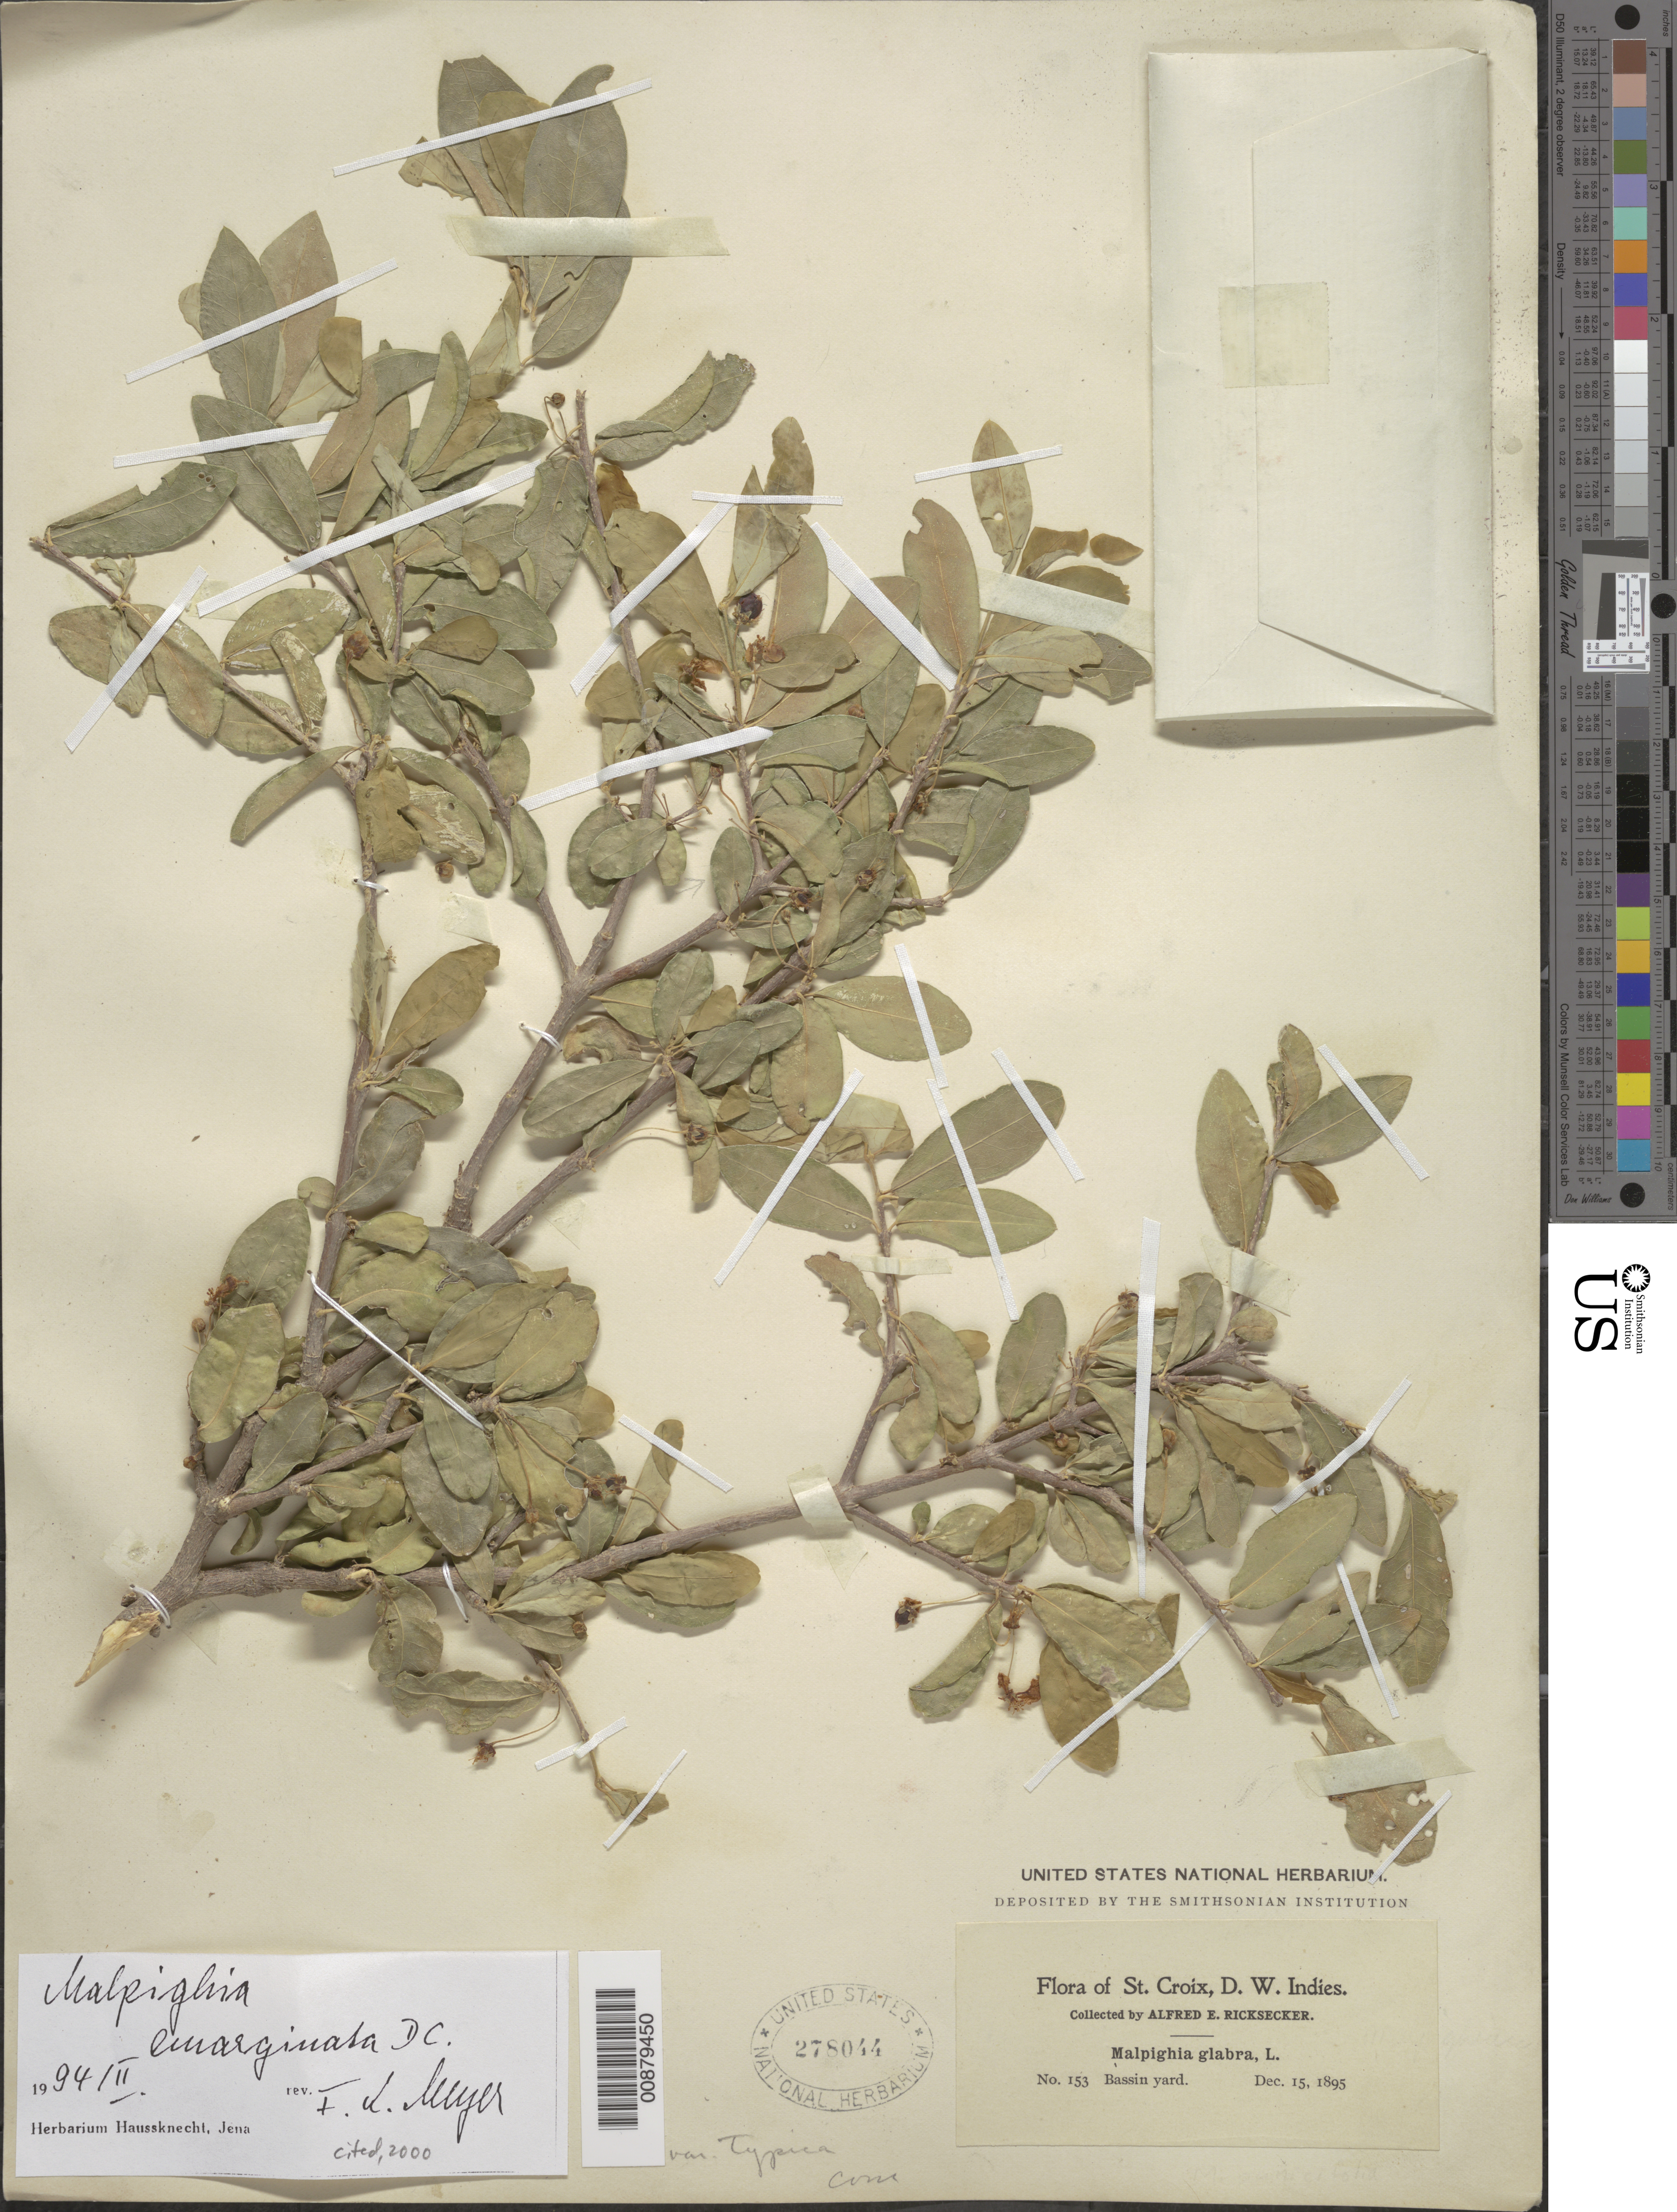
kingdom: Plantae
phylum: Tracheophyta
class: Magnoliopsida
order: Malpighiales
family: Malpighiaceae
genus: Malpighia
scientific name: Malpighia emarginata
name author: DC.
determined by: Meyer, F. K.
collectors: A. E. Ricksecker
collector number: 153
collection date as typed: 15 Dec 1895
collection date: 1895-12-15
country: U.S. Virgin Islands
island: St. Croix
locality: Bassin yard.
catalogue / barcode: US 278044